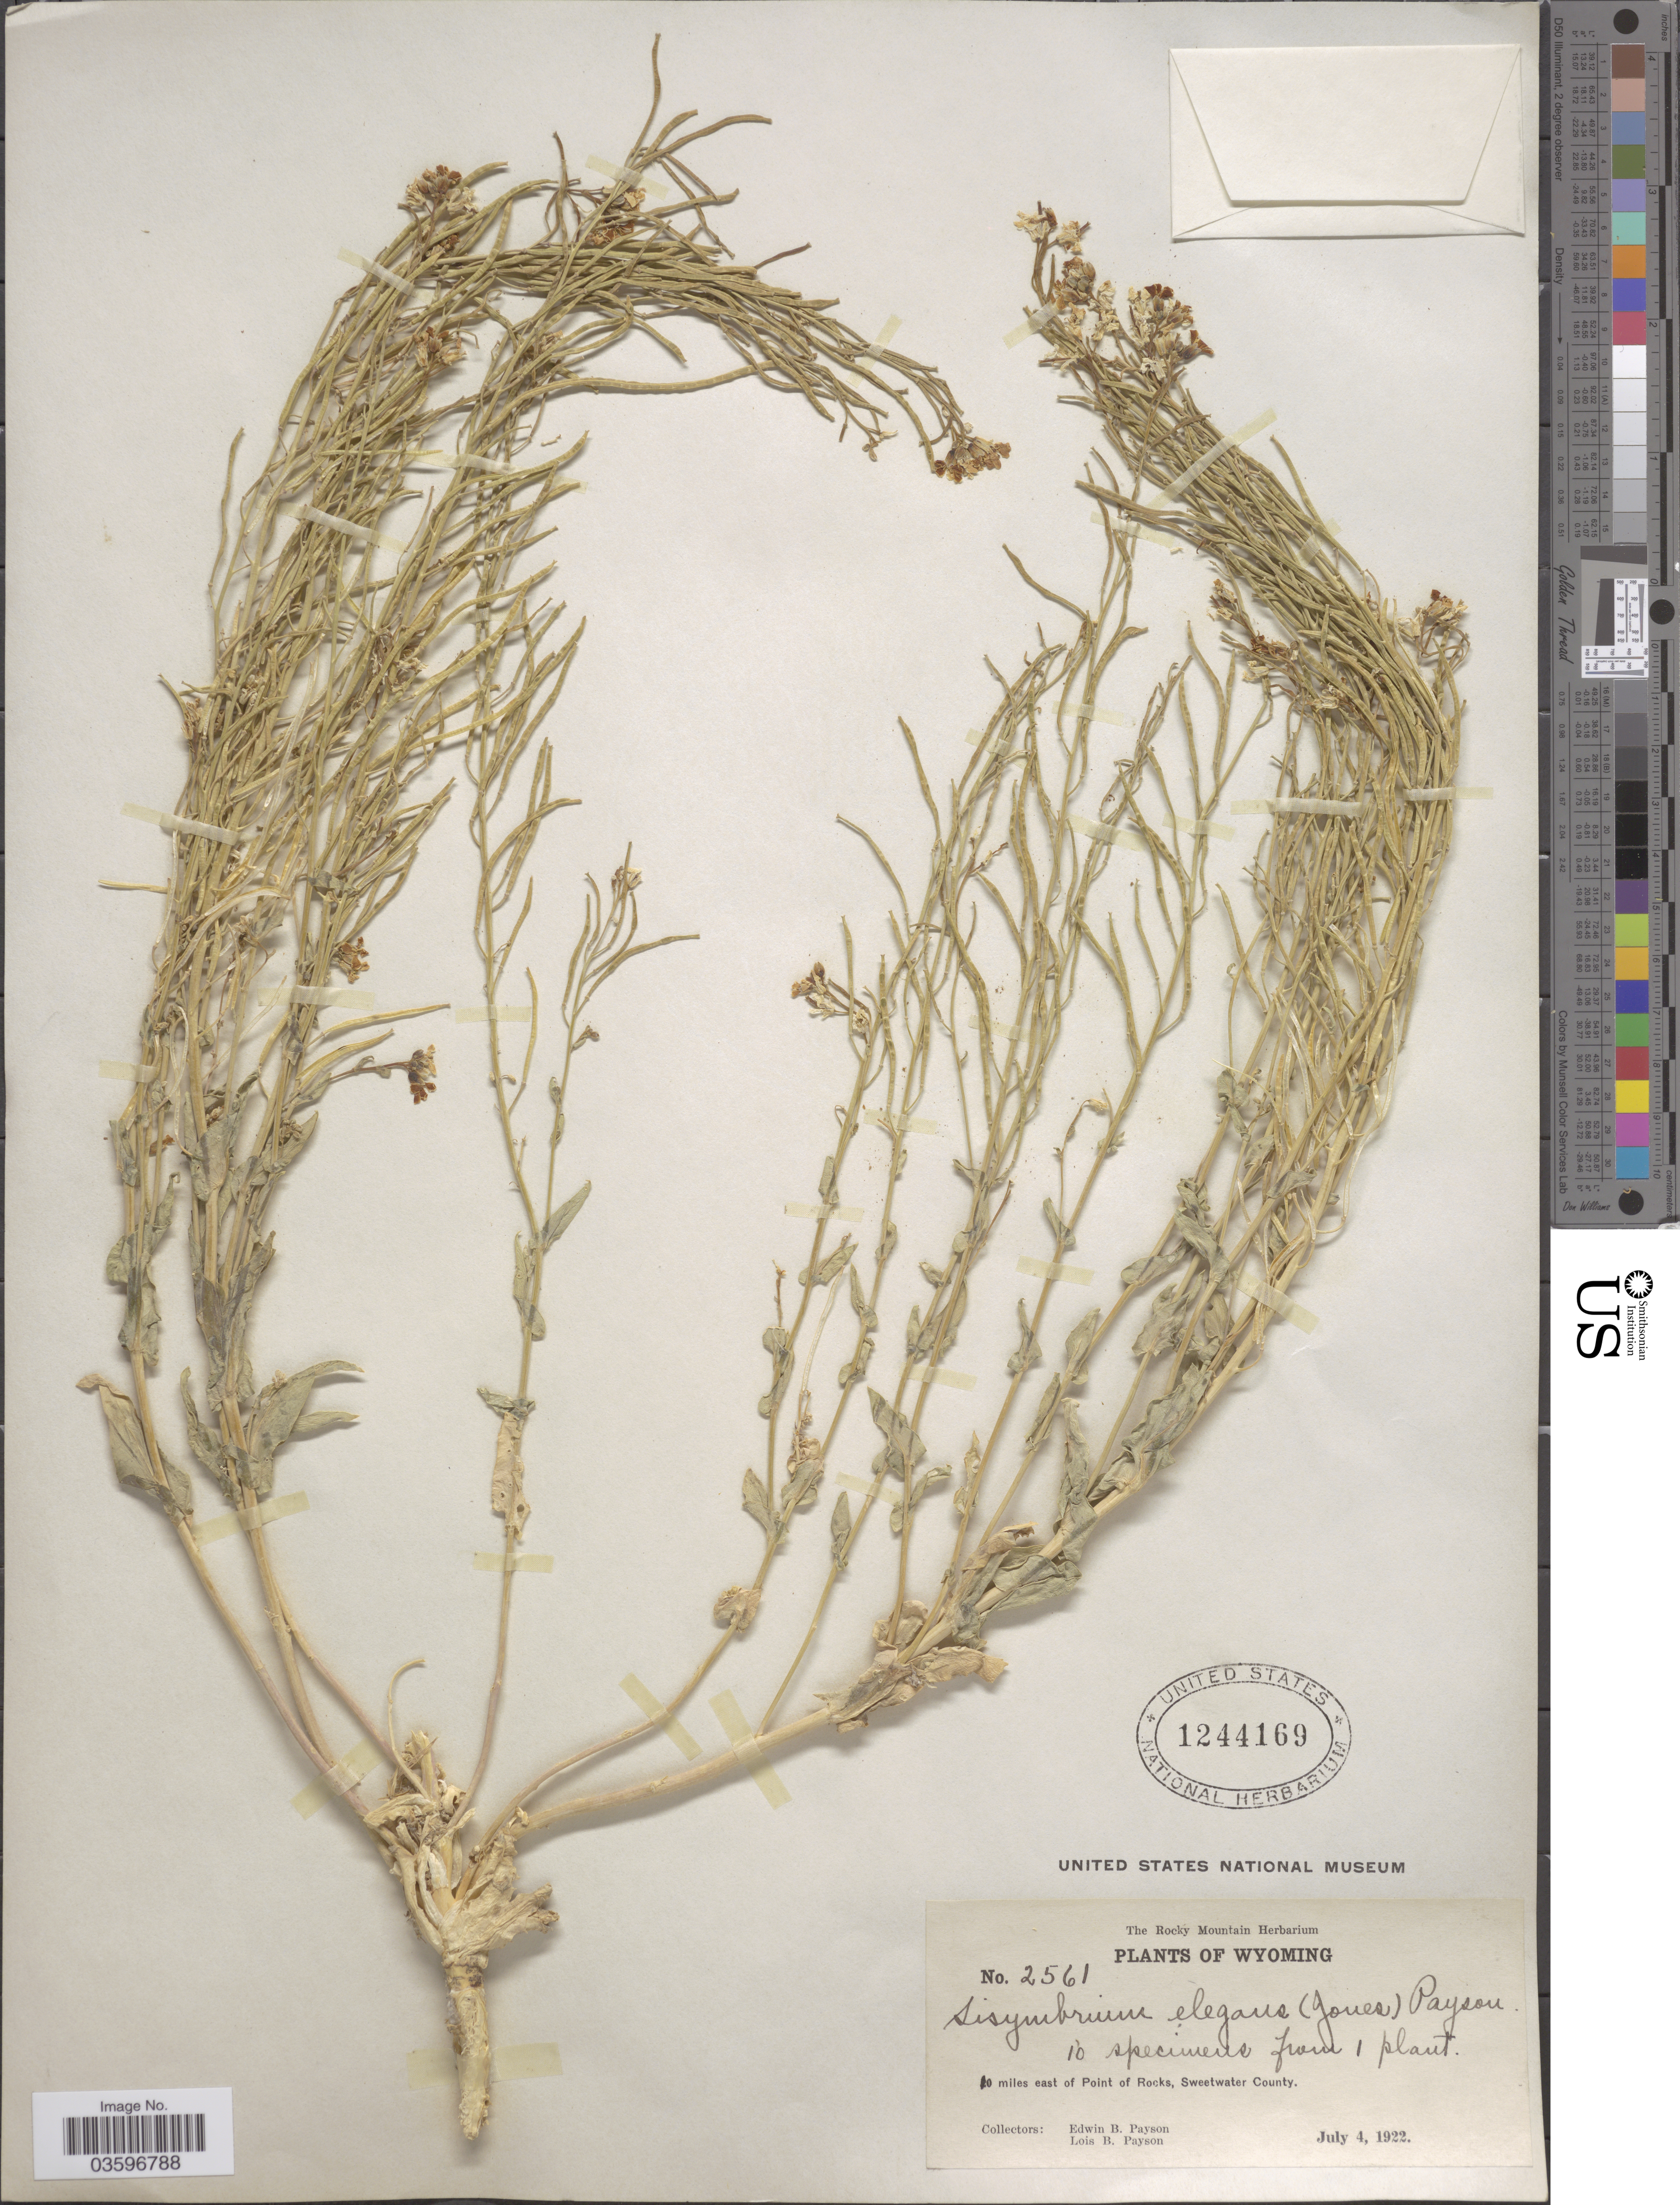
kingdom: Plantae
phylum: Tracheophyta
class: Magnoliopsida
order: Brassicales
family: Brassicaceae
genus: Thelypodiopsis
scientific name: Thelypodiopsis elegans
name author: (M.E. Jones) Rydb.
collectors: E. B. Payson & L. Payson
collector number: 2561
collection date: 1922-07-04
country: United States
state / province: Wyoming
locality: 10 miles east of Point of Rocks, Sweetwater County.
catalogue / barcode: US 1244169